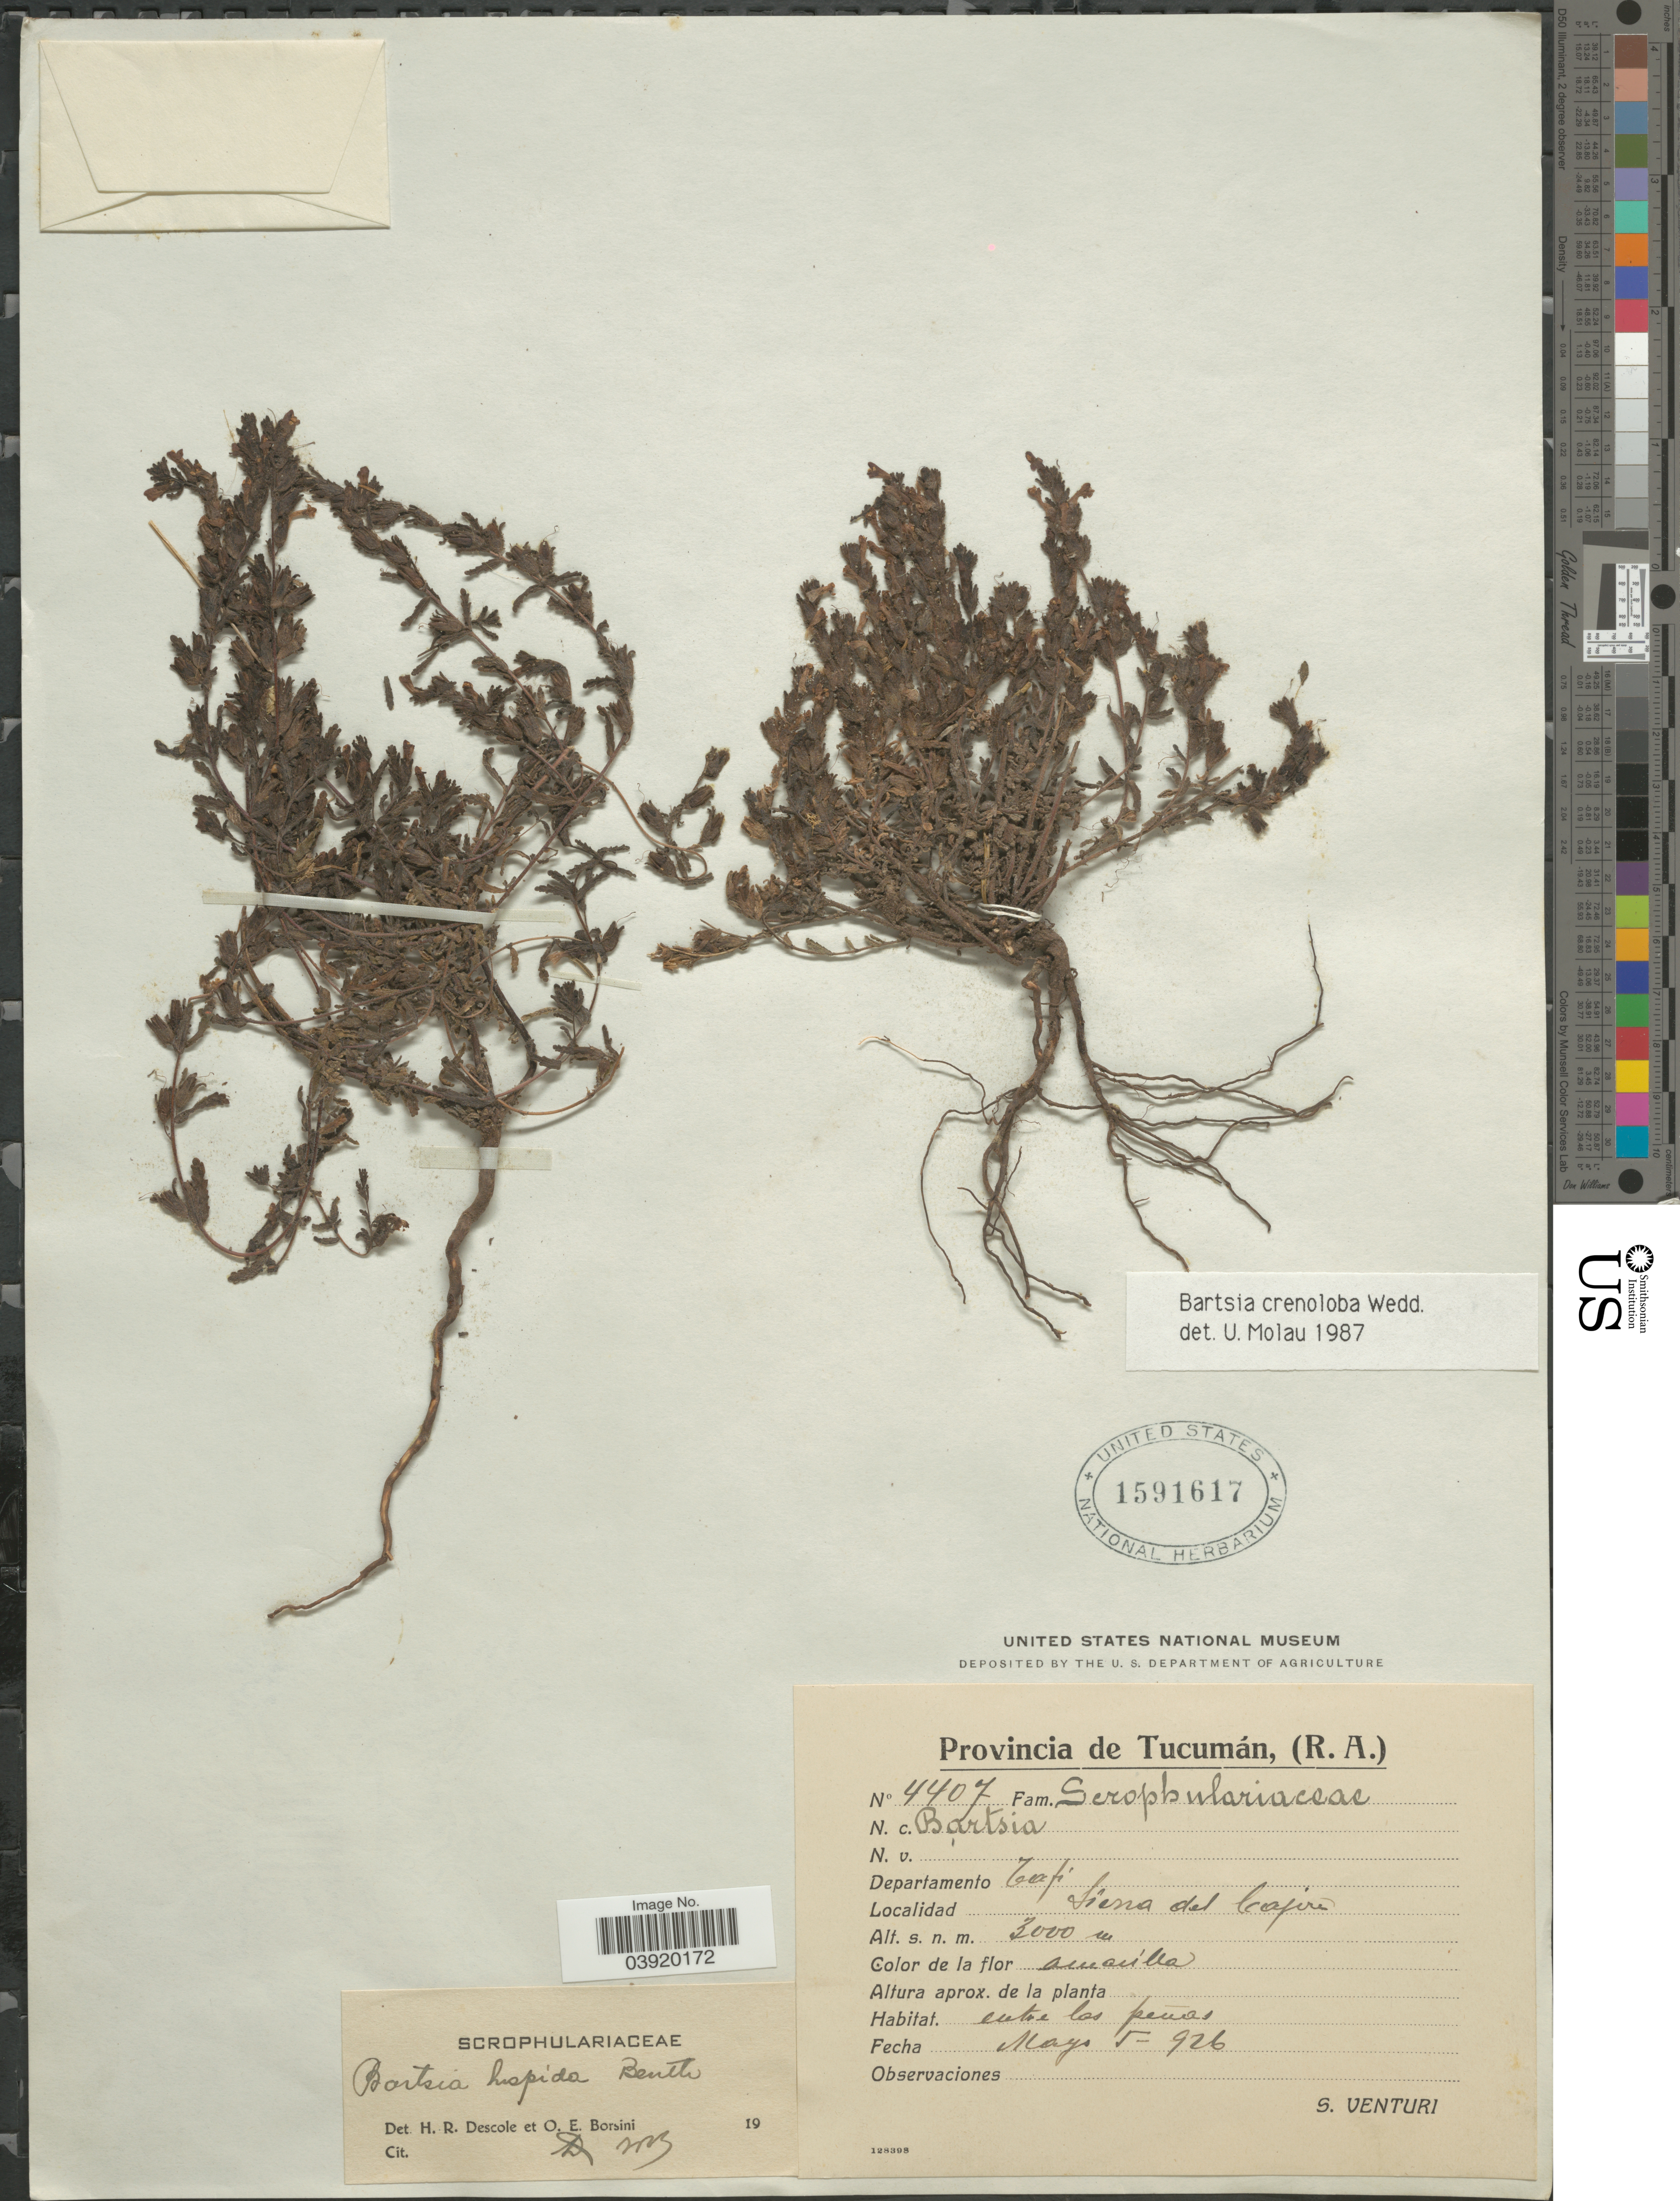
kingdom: Plantae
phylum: Tracheophyta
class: Magnoliopsida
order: Lamiales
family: Orobanchaceae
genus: Bartsia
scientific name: Bartsia crenoloba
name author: Wedd.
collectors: S. Venturi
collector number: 4407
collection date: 1926-05-05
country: Argentina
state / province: Tucuman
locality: Departamento Tafi. Sierra del Cajire.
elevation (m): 3000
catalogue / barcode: US 1591617